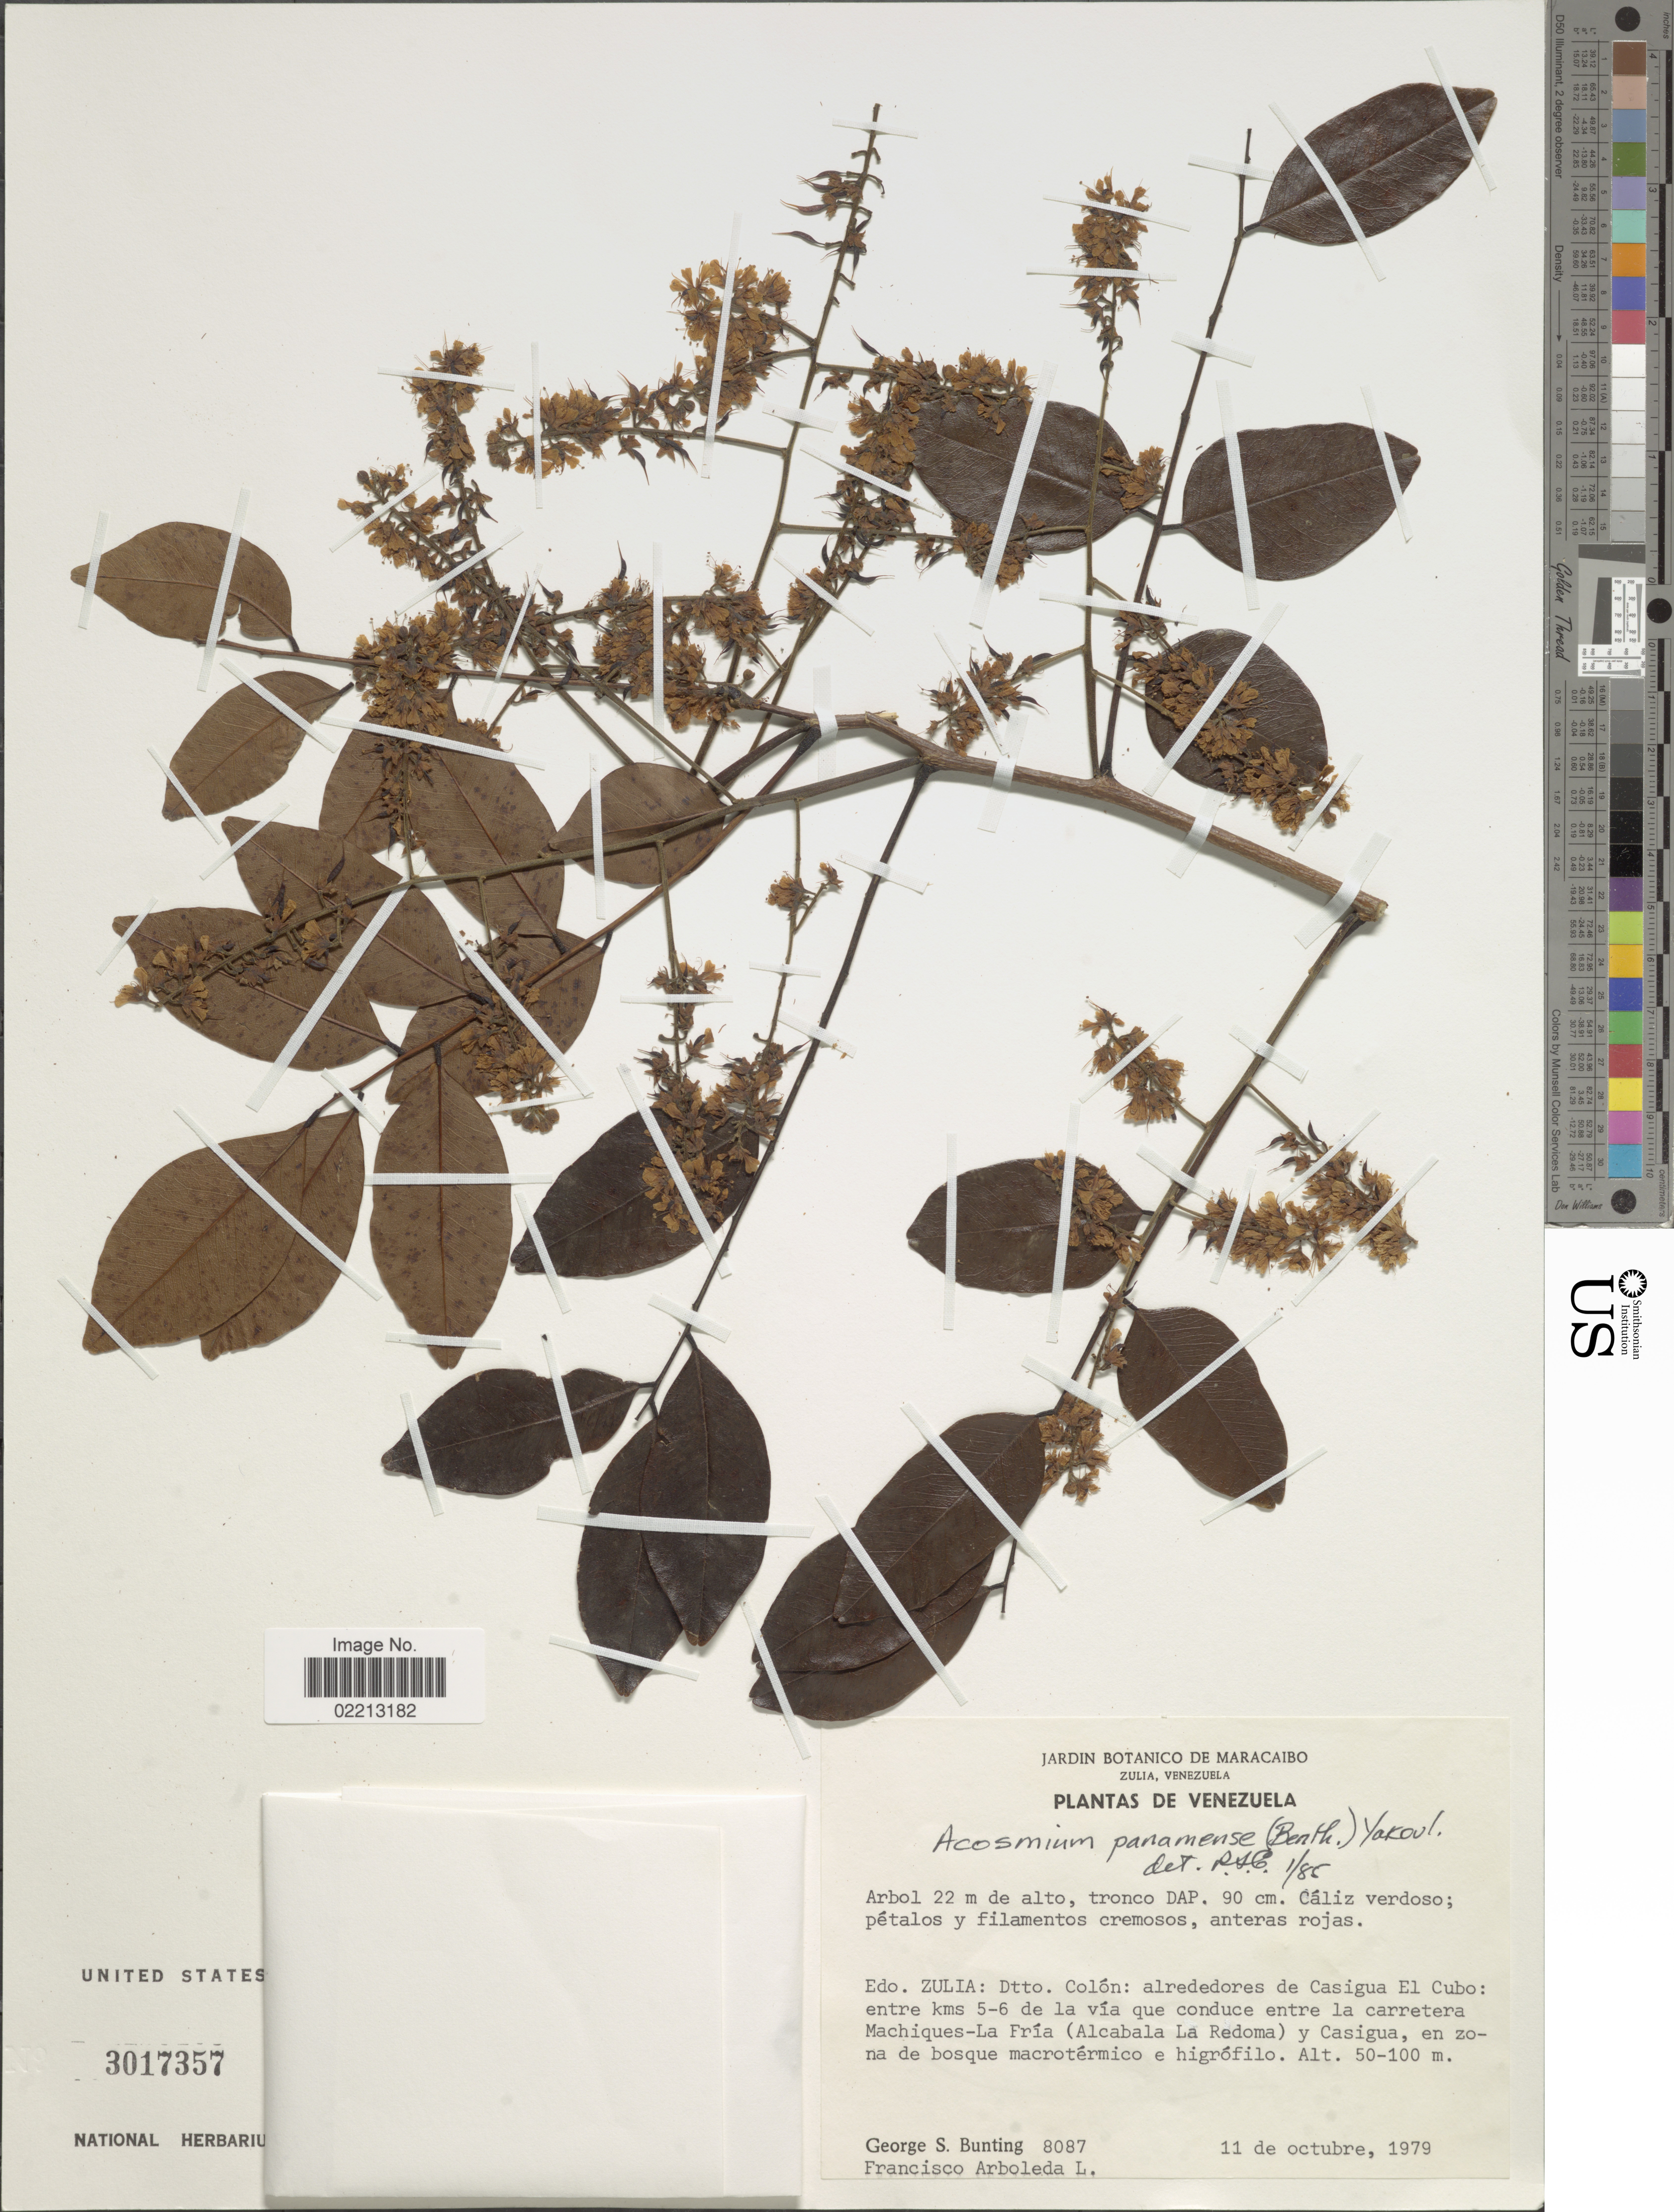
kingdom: Plantae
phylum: Tracheophyta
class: Magnoliopsida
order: Fabales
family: Fabaceae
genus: Acosmium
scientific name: Acosmium panamense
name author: (Benth.) Yakovlev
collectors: G. S. Bunting & F. Arboleda L.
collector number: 8087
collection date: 1979-10-11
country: Venezuela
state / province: Zulia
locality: Dtto. Colon: alrededores de Casigua El Cubo: entre kms 5-6 de la via que conduce entre la carretera Machiques-La Fria (Alcabala La Redoma) y Casigua, en zona de bosque macrotermico e higrofilo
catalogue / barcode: US 3017357